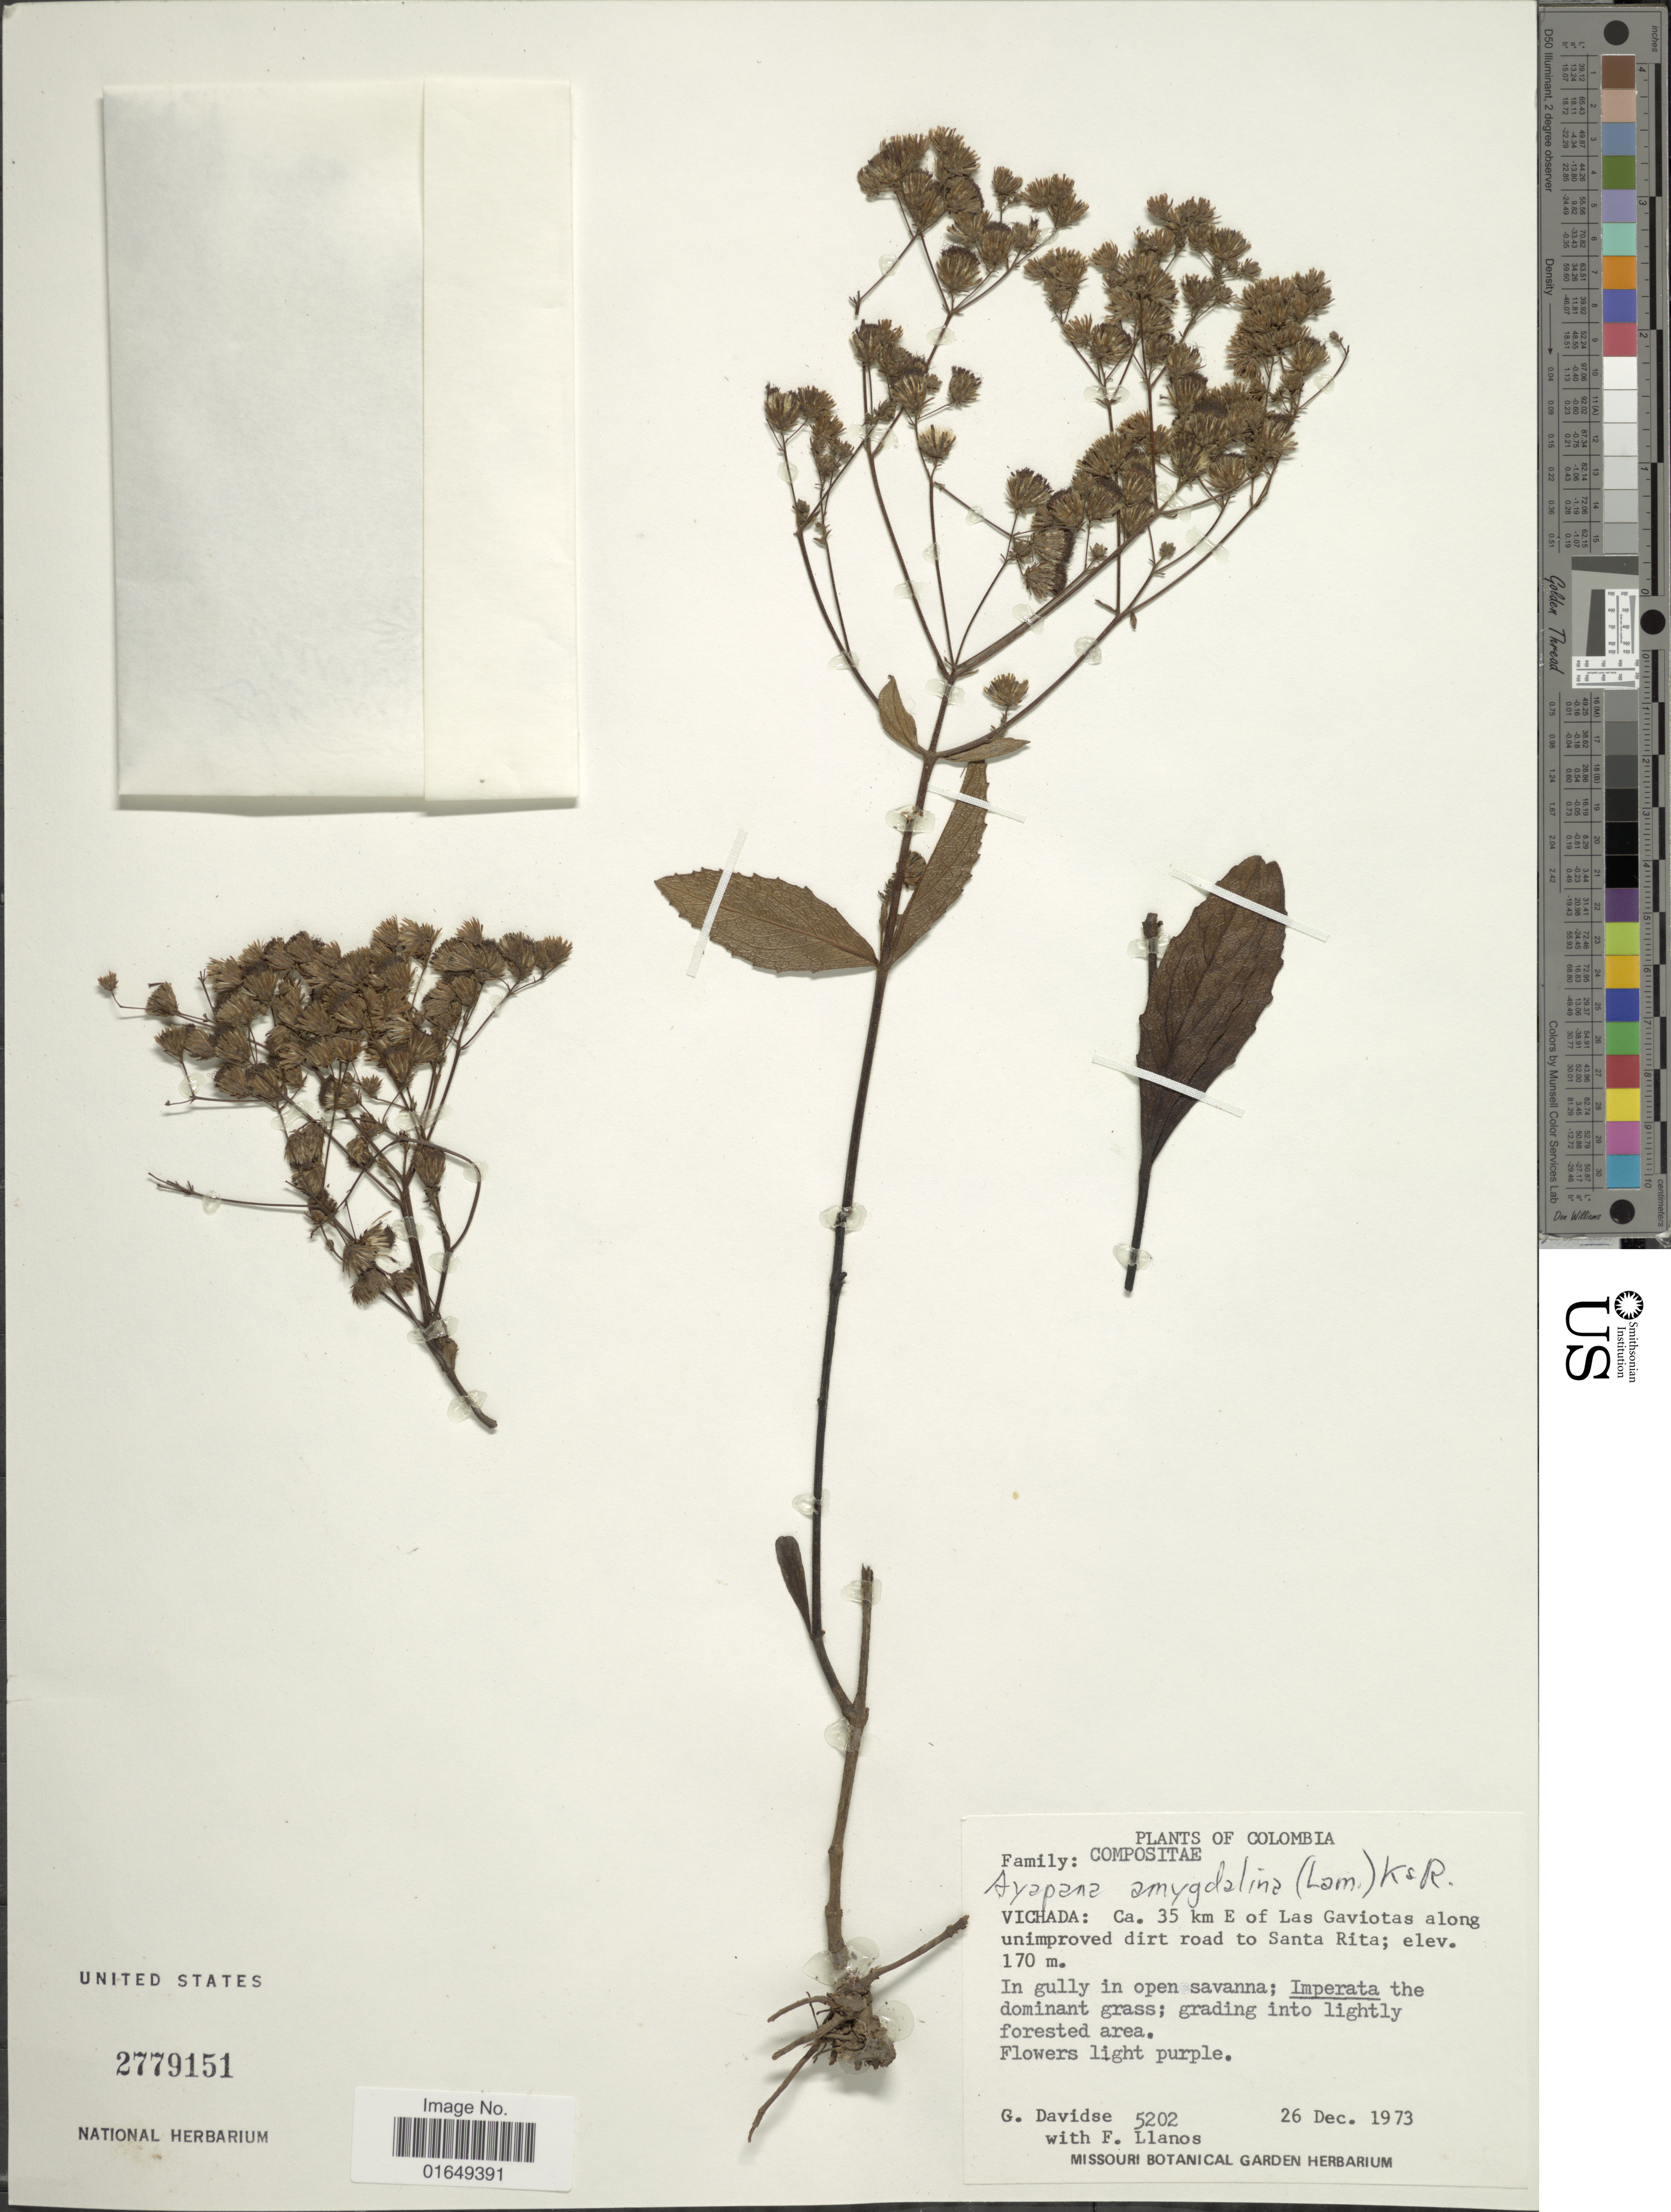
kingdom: Plantae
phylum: Tracheophyta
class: Magnoliopsida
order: Asterales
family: Asteraceae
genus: Ayapana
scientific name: Ayapana amygdalina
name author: (Lam.) R.M. King & H. Rob.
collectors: G. Davidse & F. Llanos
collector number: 5202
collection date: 1973-12-26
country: Colombia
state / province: Vichada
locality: Ca. 35 km E of Las Gaviotas along unimproved dirt road to Santa Rita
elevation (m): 170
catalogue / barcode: US 2779151